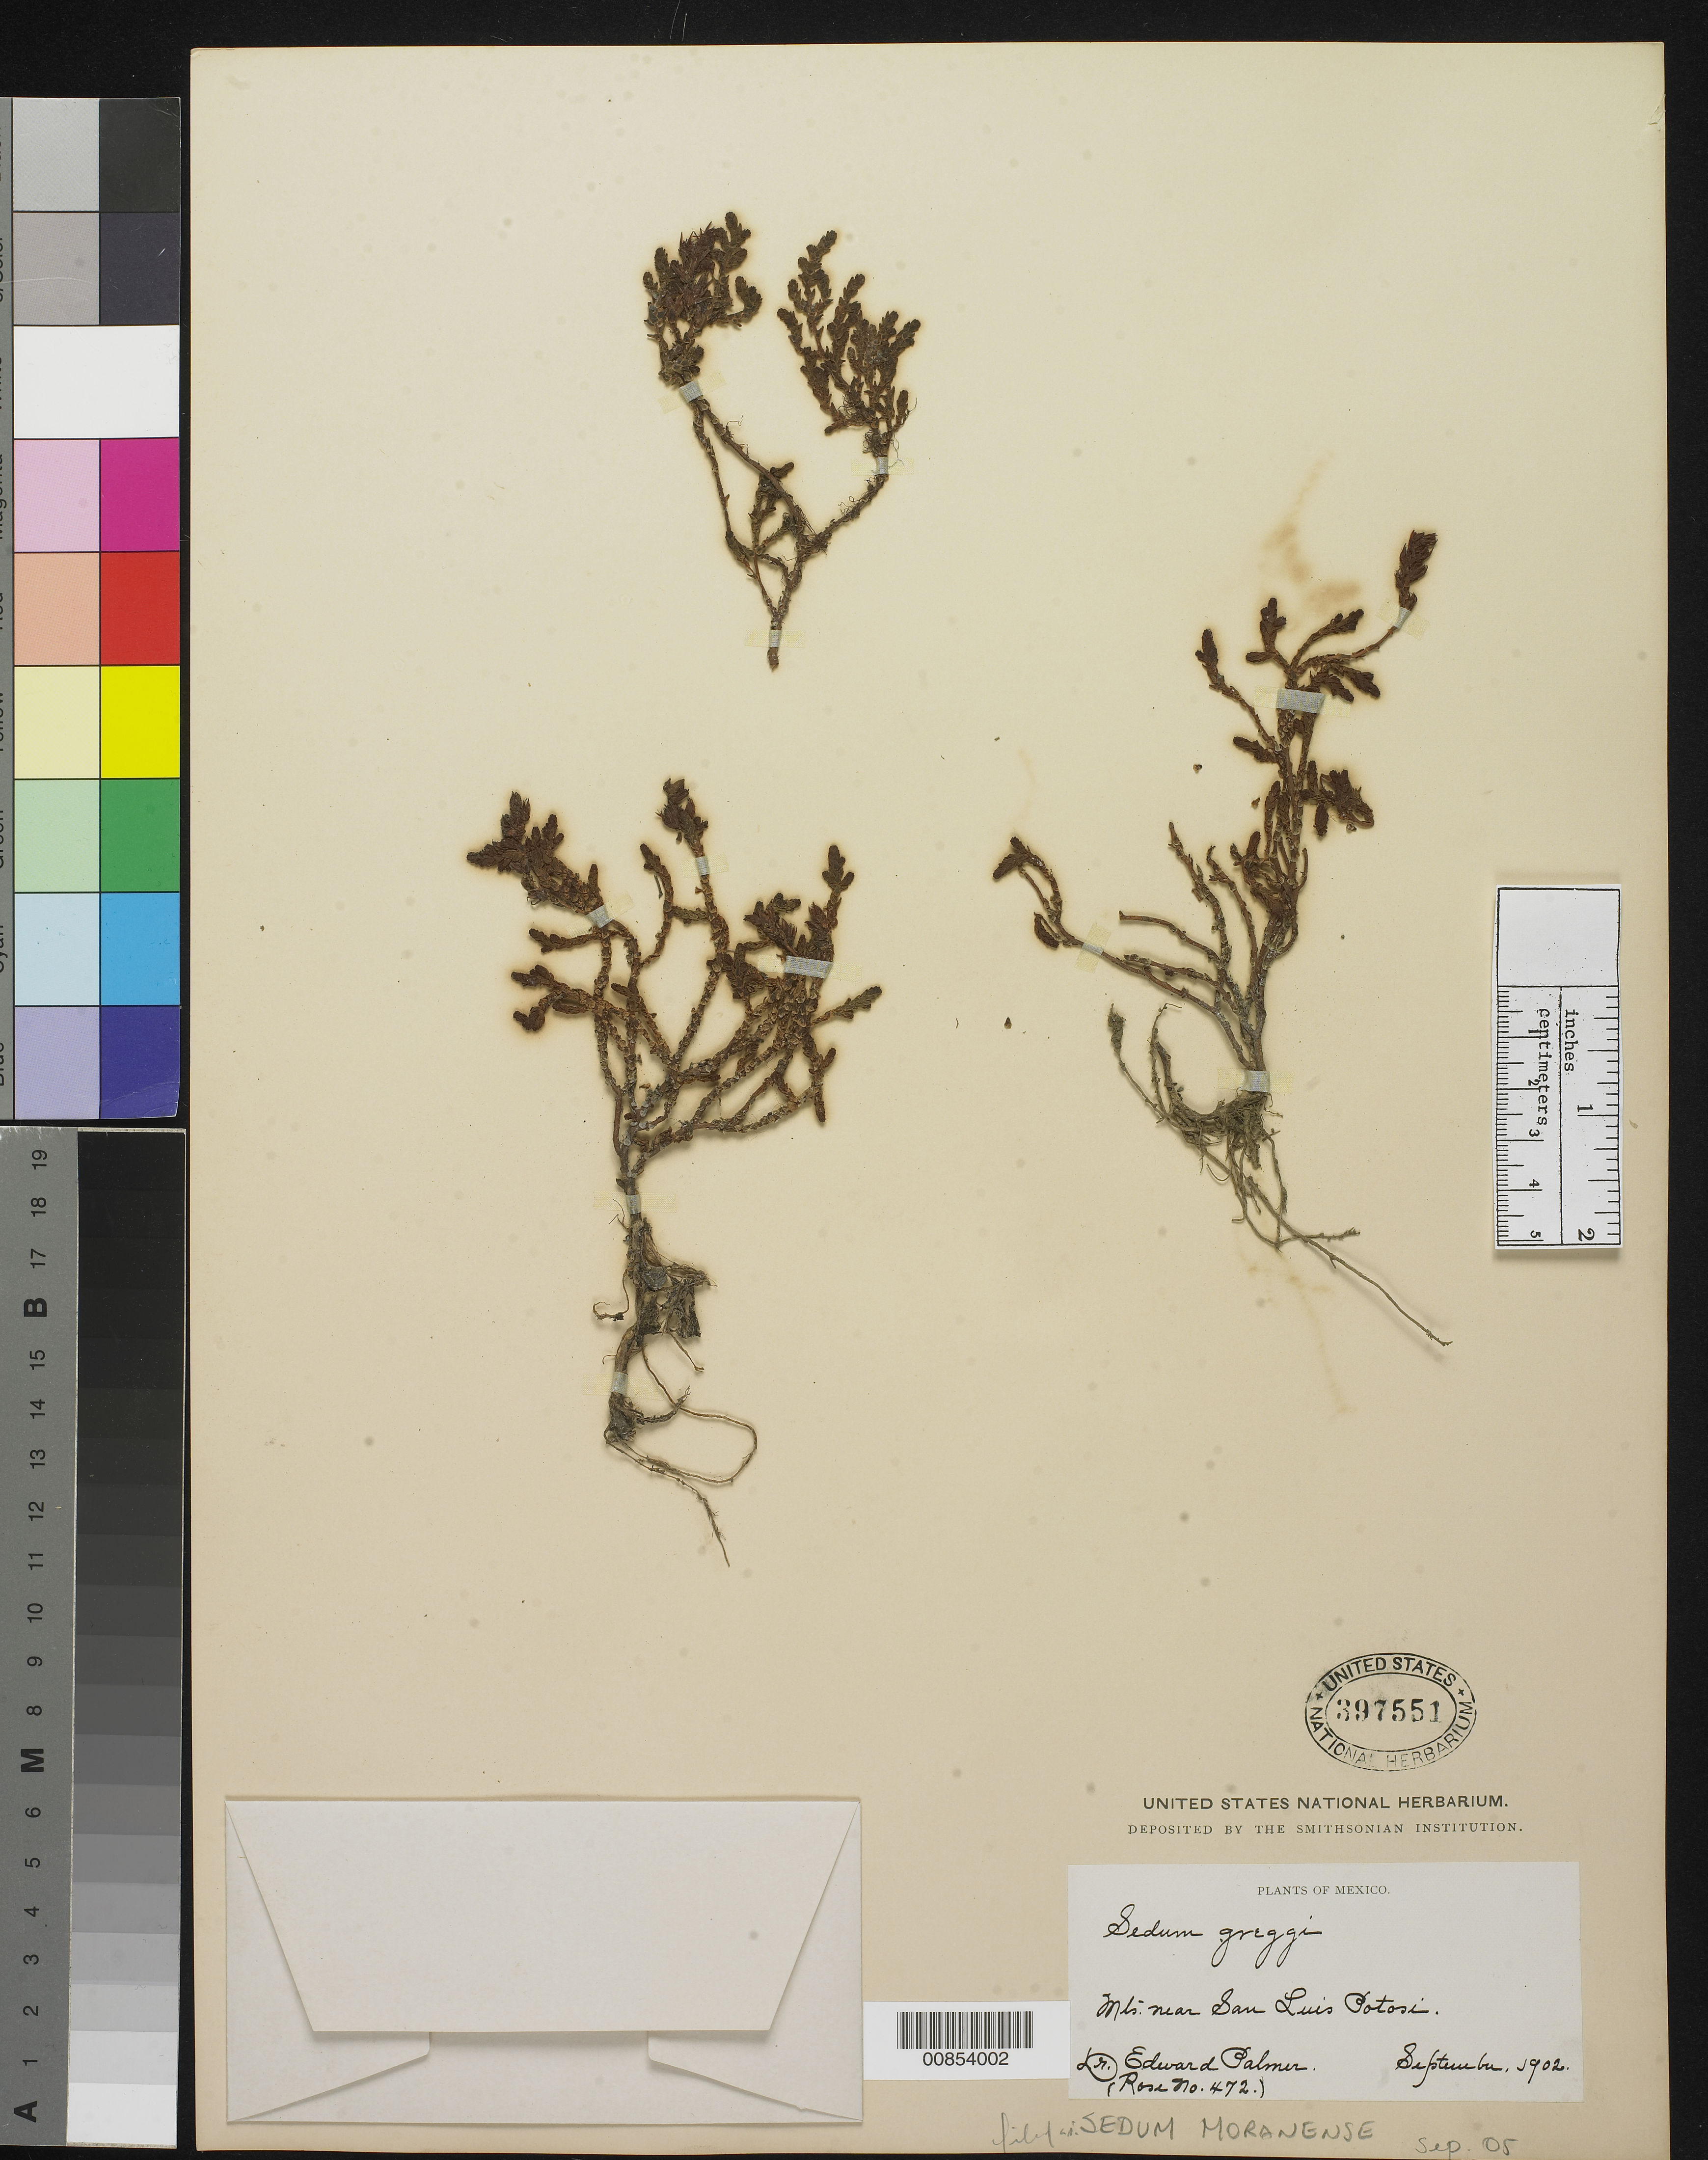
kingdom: Plantae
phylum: Tracheophyta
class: Magnoliopsida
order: Saxifragales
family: Crassulaceae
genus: Sedum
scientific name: Sedum moranense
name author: Kunth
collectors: E. Palmer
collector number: (Rose 472)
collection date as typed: Sep 1902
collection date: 1902-09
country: Mexico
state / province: San Luis Potosí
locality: Mts. Near San Luis Potosí.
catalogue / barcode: US 397551